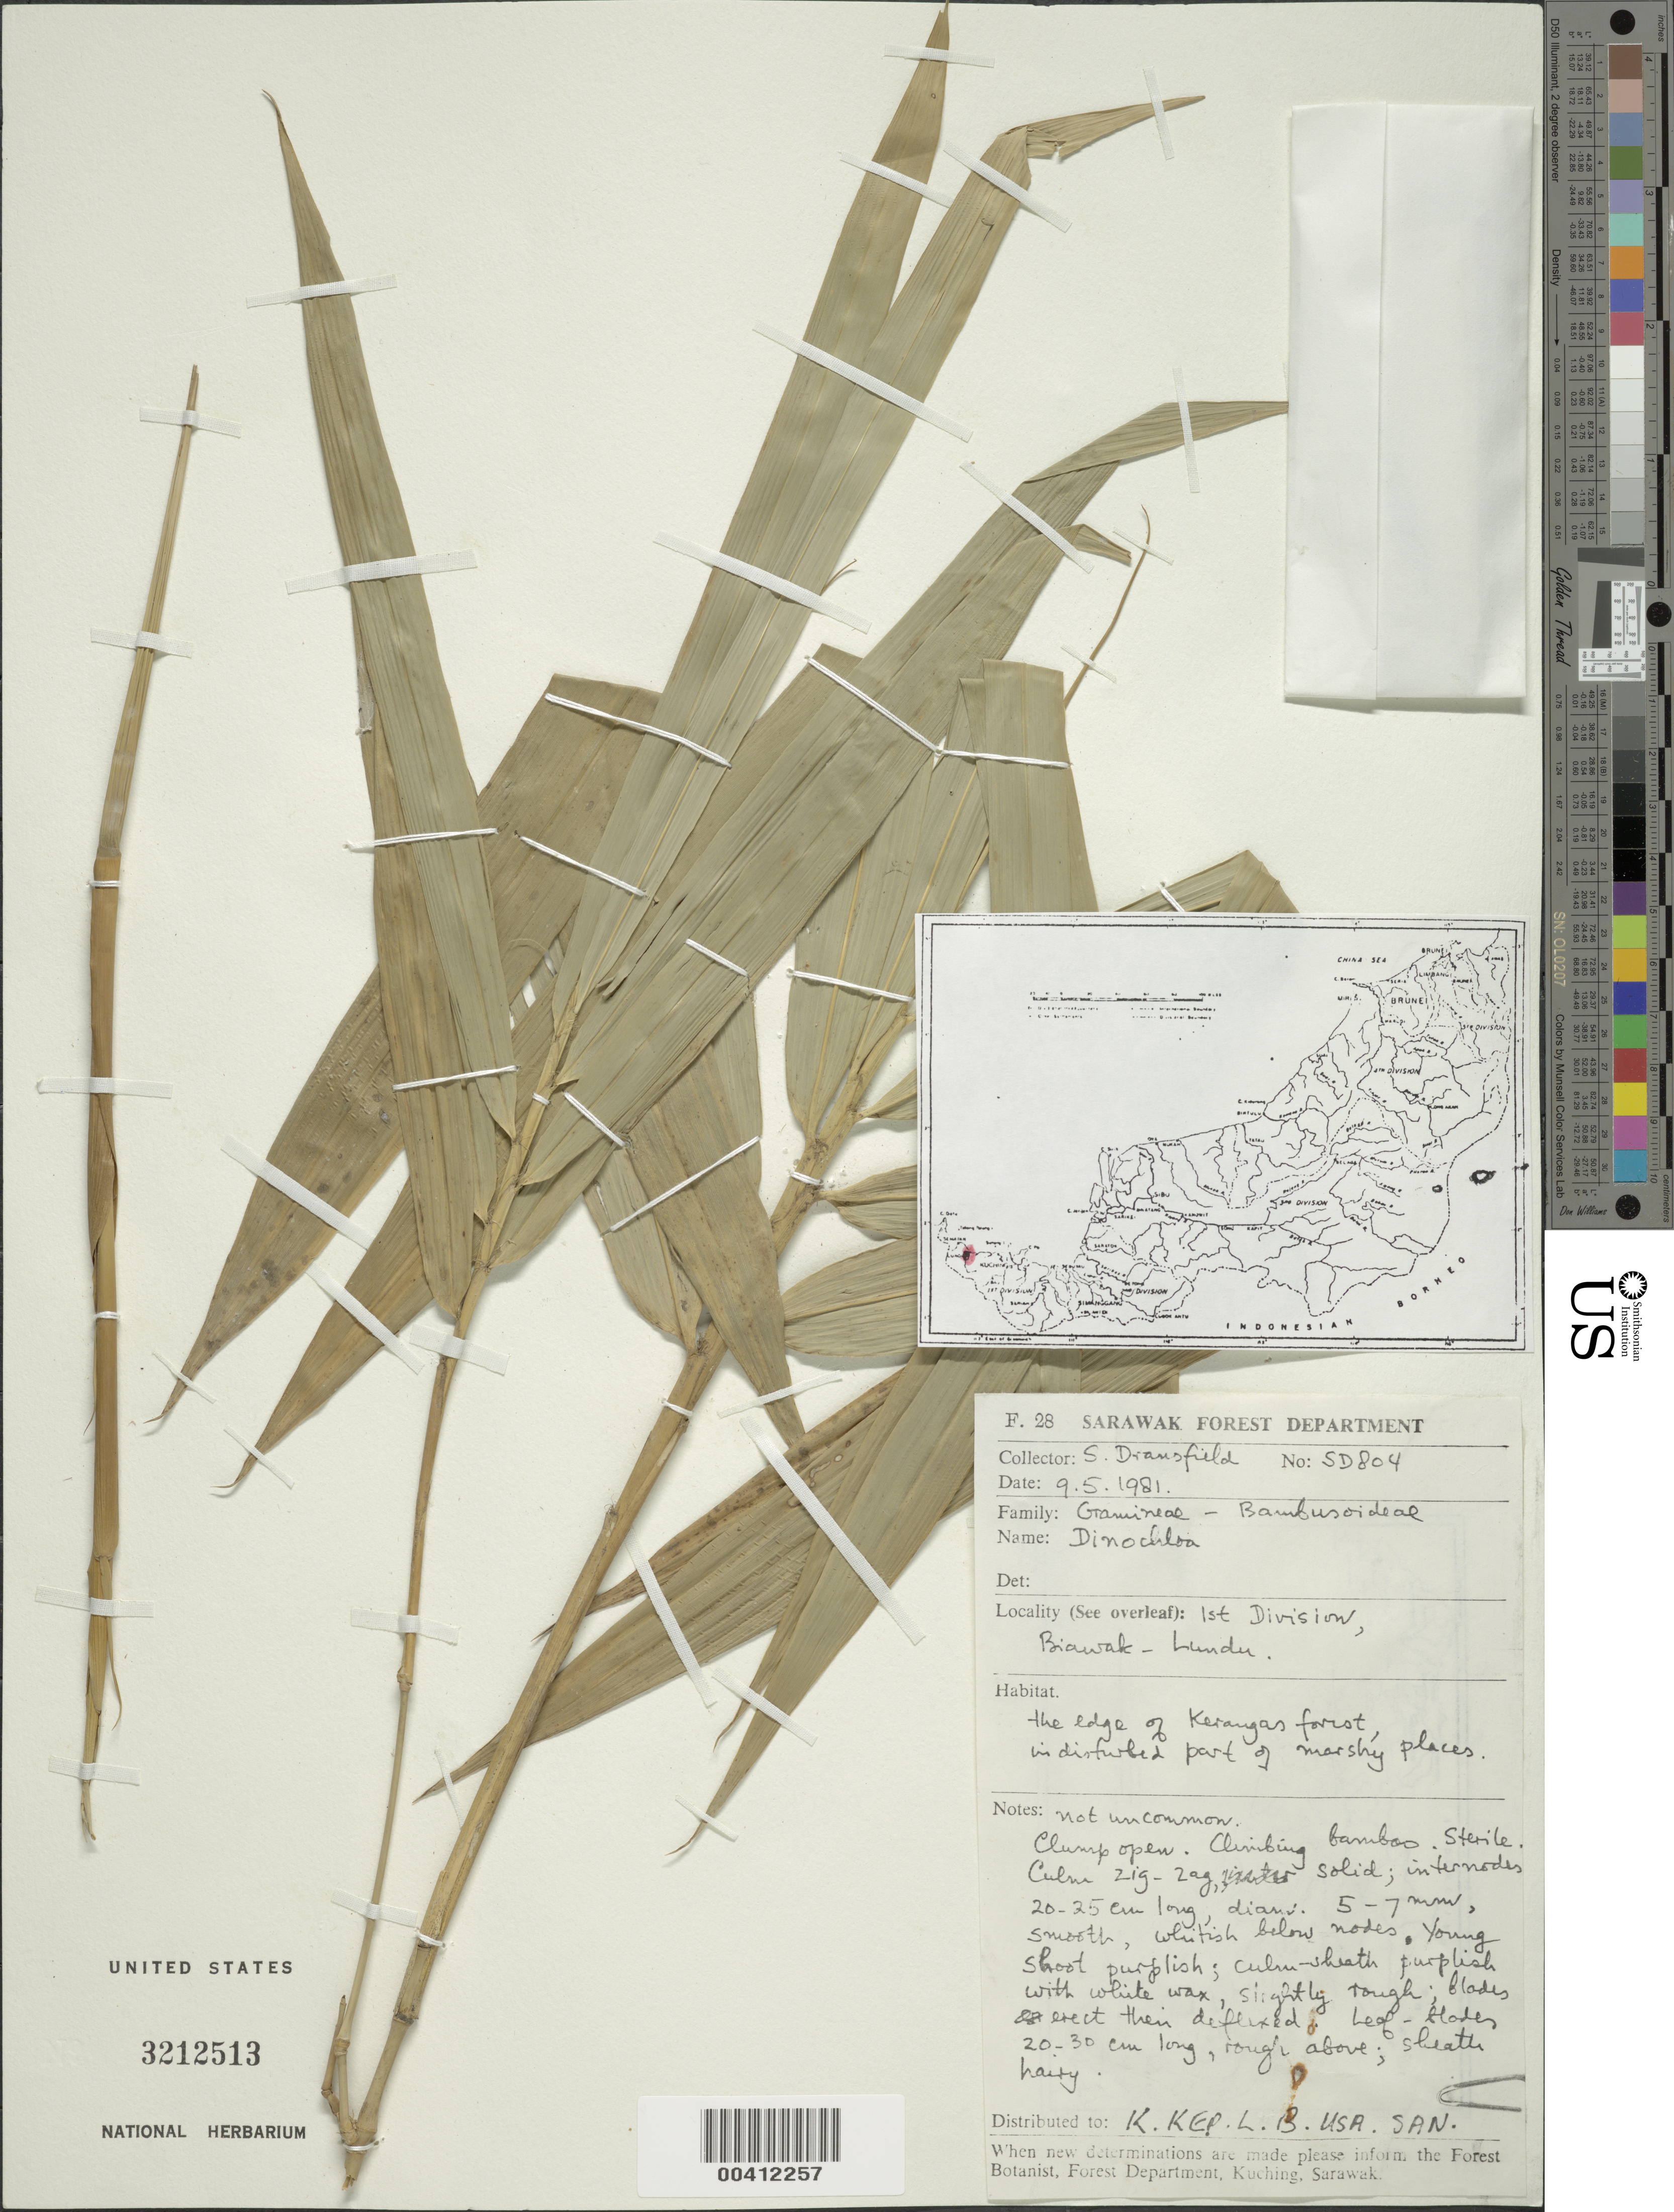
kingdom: Plantae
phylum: Tracheophyta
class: Liliopsida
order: Poales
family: Poaceae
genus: Dinochloa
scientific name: Dinochloa sp.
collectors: S. Dransfield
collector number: Sd804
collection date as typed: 09 May 1981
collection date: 1981-05-09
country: Malaysia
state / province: Sarawak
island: Borneo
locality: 1st division, biawak, lundu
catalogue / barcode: US 3212513